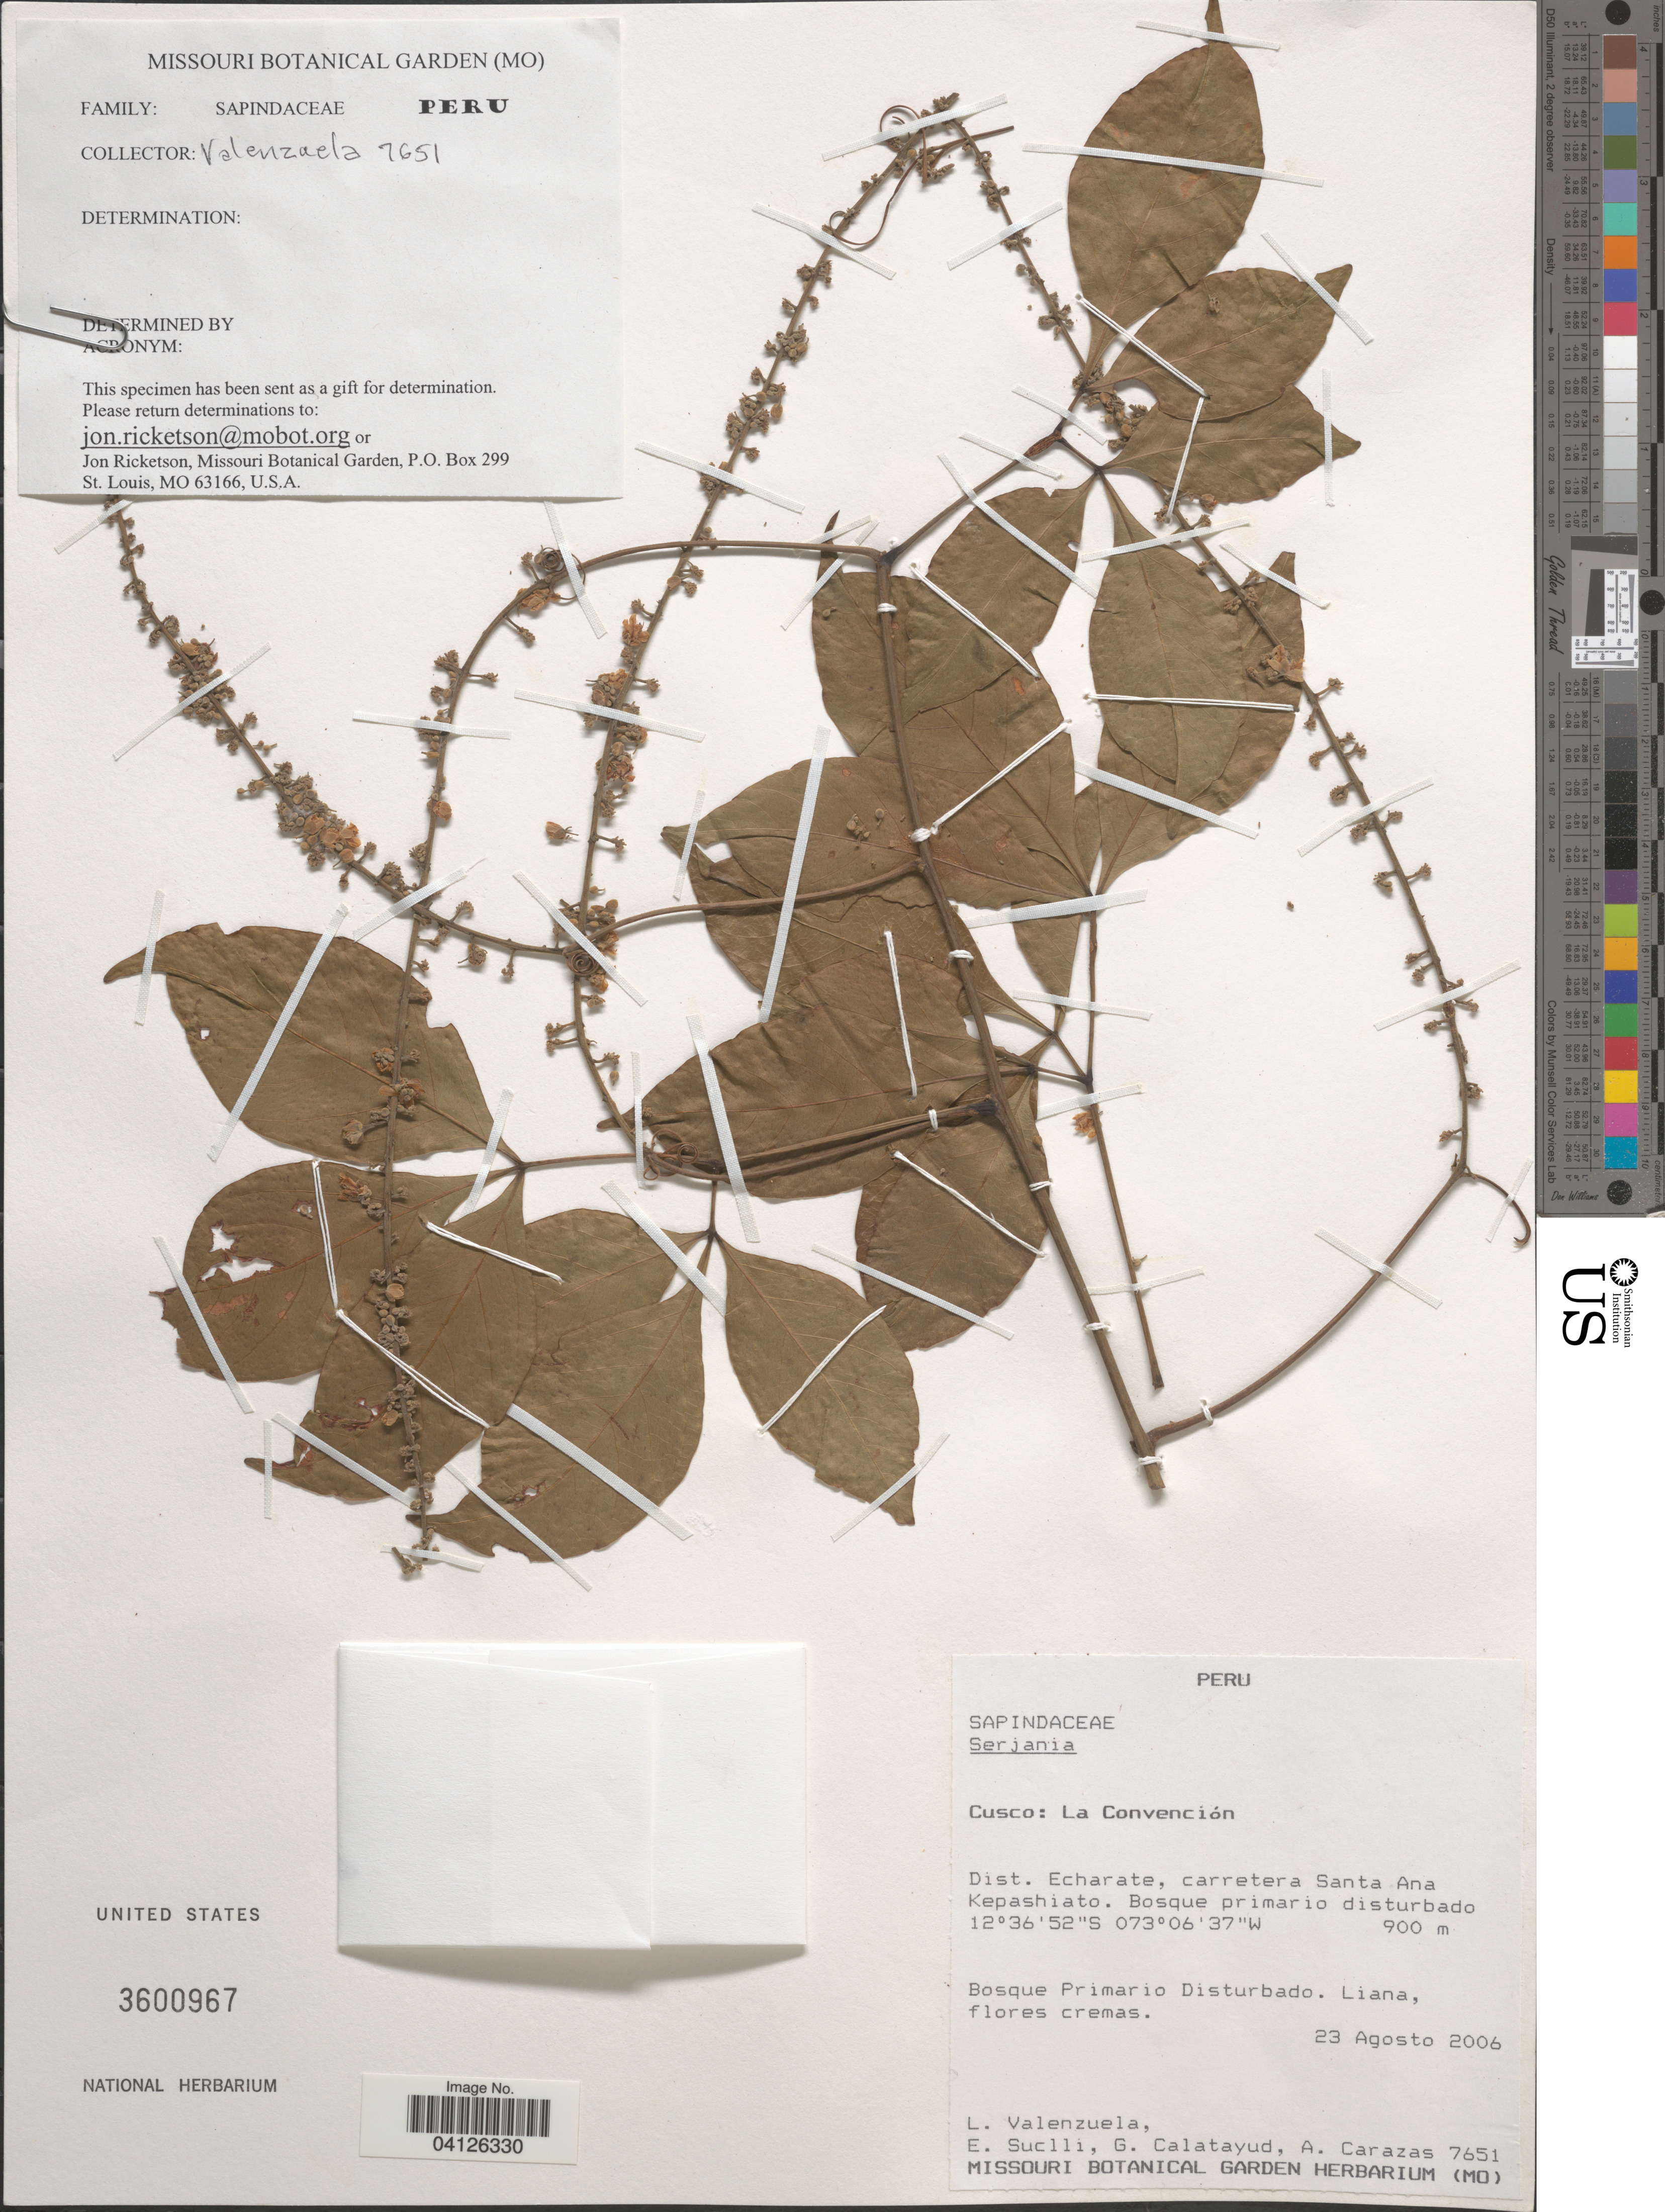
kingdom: Plantae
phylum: Tracheophyta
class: Magnoliopsida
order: Sapindales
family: Sapindaceae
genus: Serjania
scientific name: Serjania lethalis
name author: A. St.-Hil.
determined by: Acevedo-Rodriguez, P., (US), Smithsonian Institution - National Museum of Natural History (UNITED STATES)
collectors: L. Valenzuela, E. Suclli, G. Calatayud & A. Carazas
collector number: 7651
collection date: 2006-08-23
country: Peru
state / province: Cusco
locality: La Convención. Dist. Echarate, carretera Santa Ana Kepashiato.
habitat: Bosque primario disturbado.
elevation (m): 900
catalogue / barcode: US 3600967